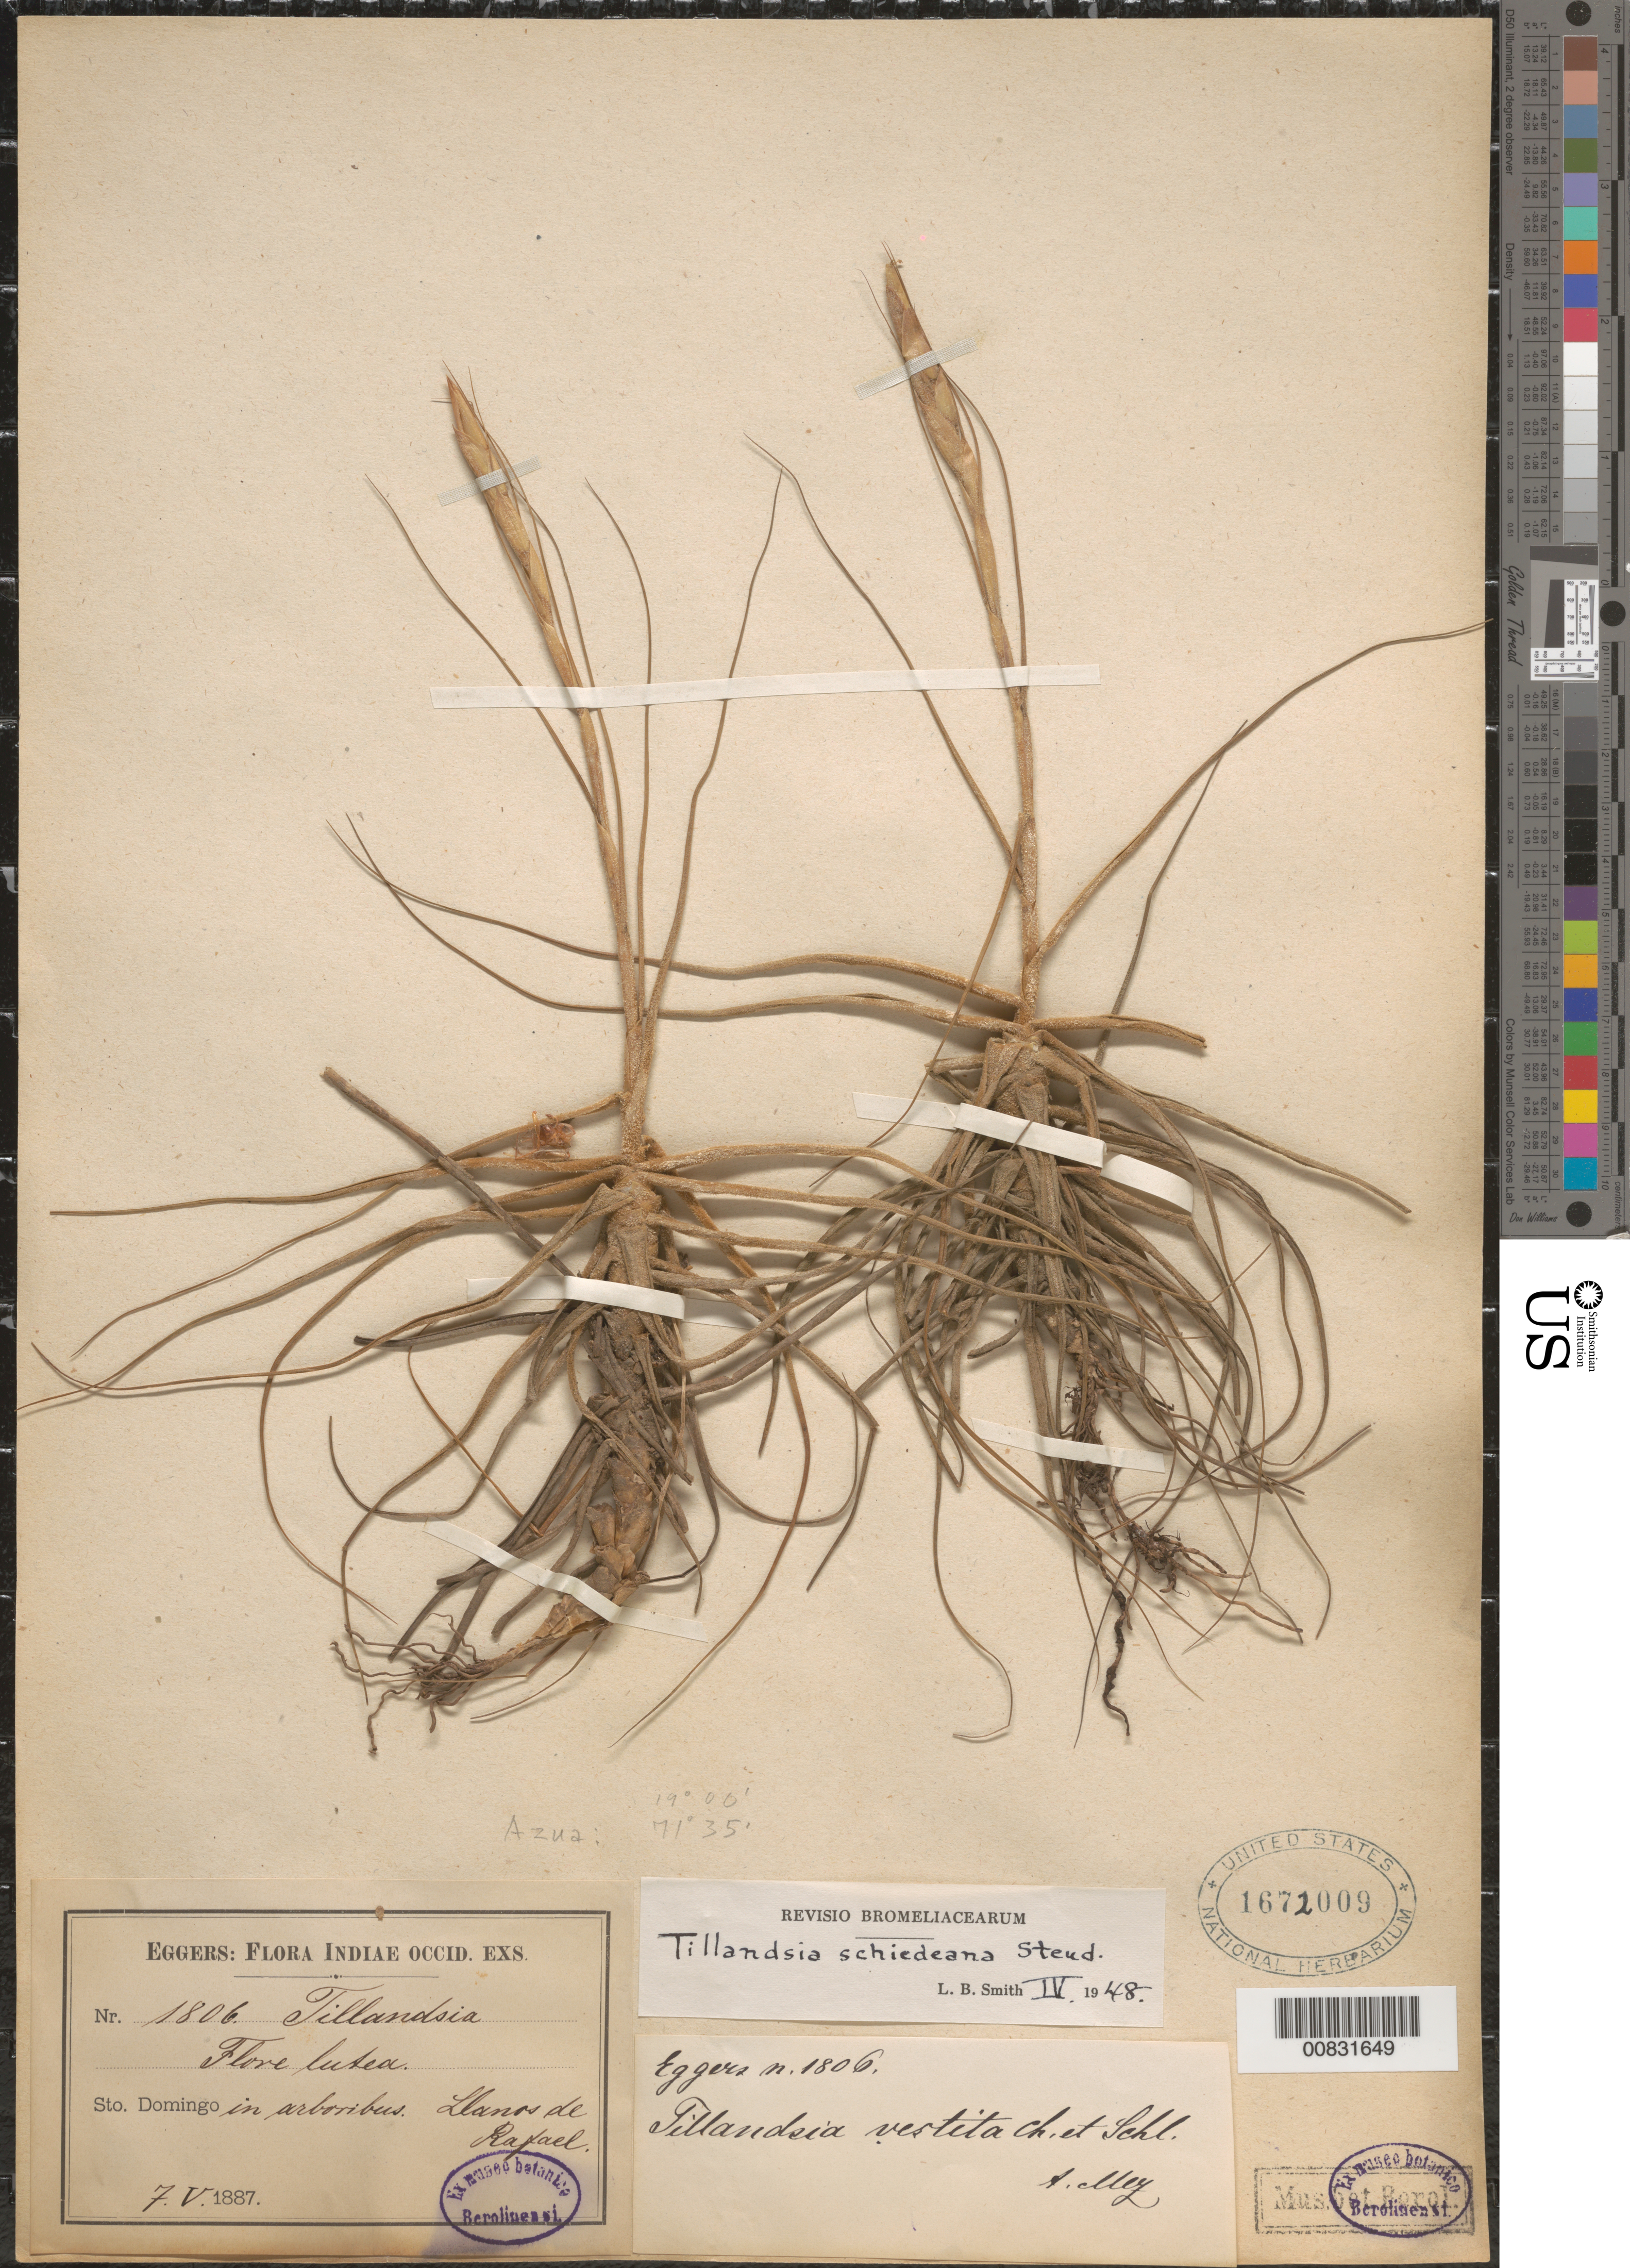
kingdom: Plantae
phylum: Tracheophyta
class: Liliopsida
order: Poales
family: Bromeliaceae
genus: Tillandsia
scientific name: Tillandsia schiedeana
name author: Steud.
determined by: Smith, Lyman B., (US), NMNH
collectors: H. F. A. von Eggers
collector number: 1806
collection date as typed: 07 May 1887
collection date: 1887-05-07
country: Dominican Republic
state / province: Azua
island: Hispaniola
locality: Llanos de Rafael.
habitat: In arboribbus.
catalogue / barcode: US 1672009